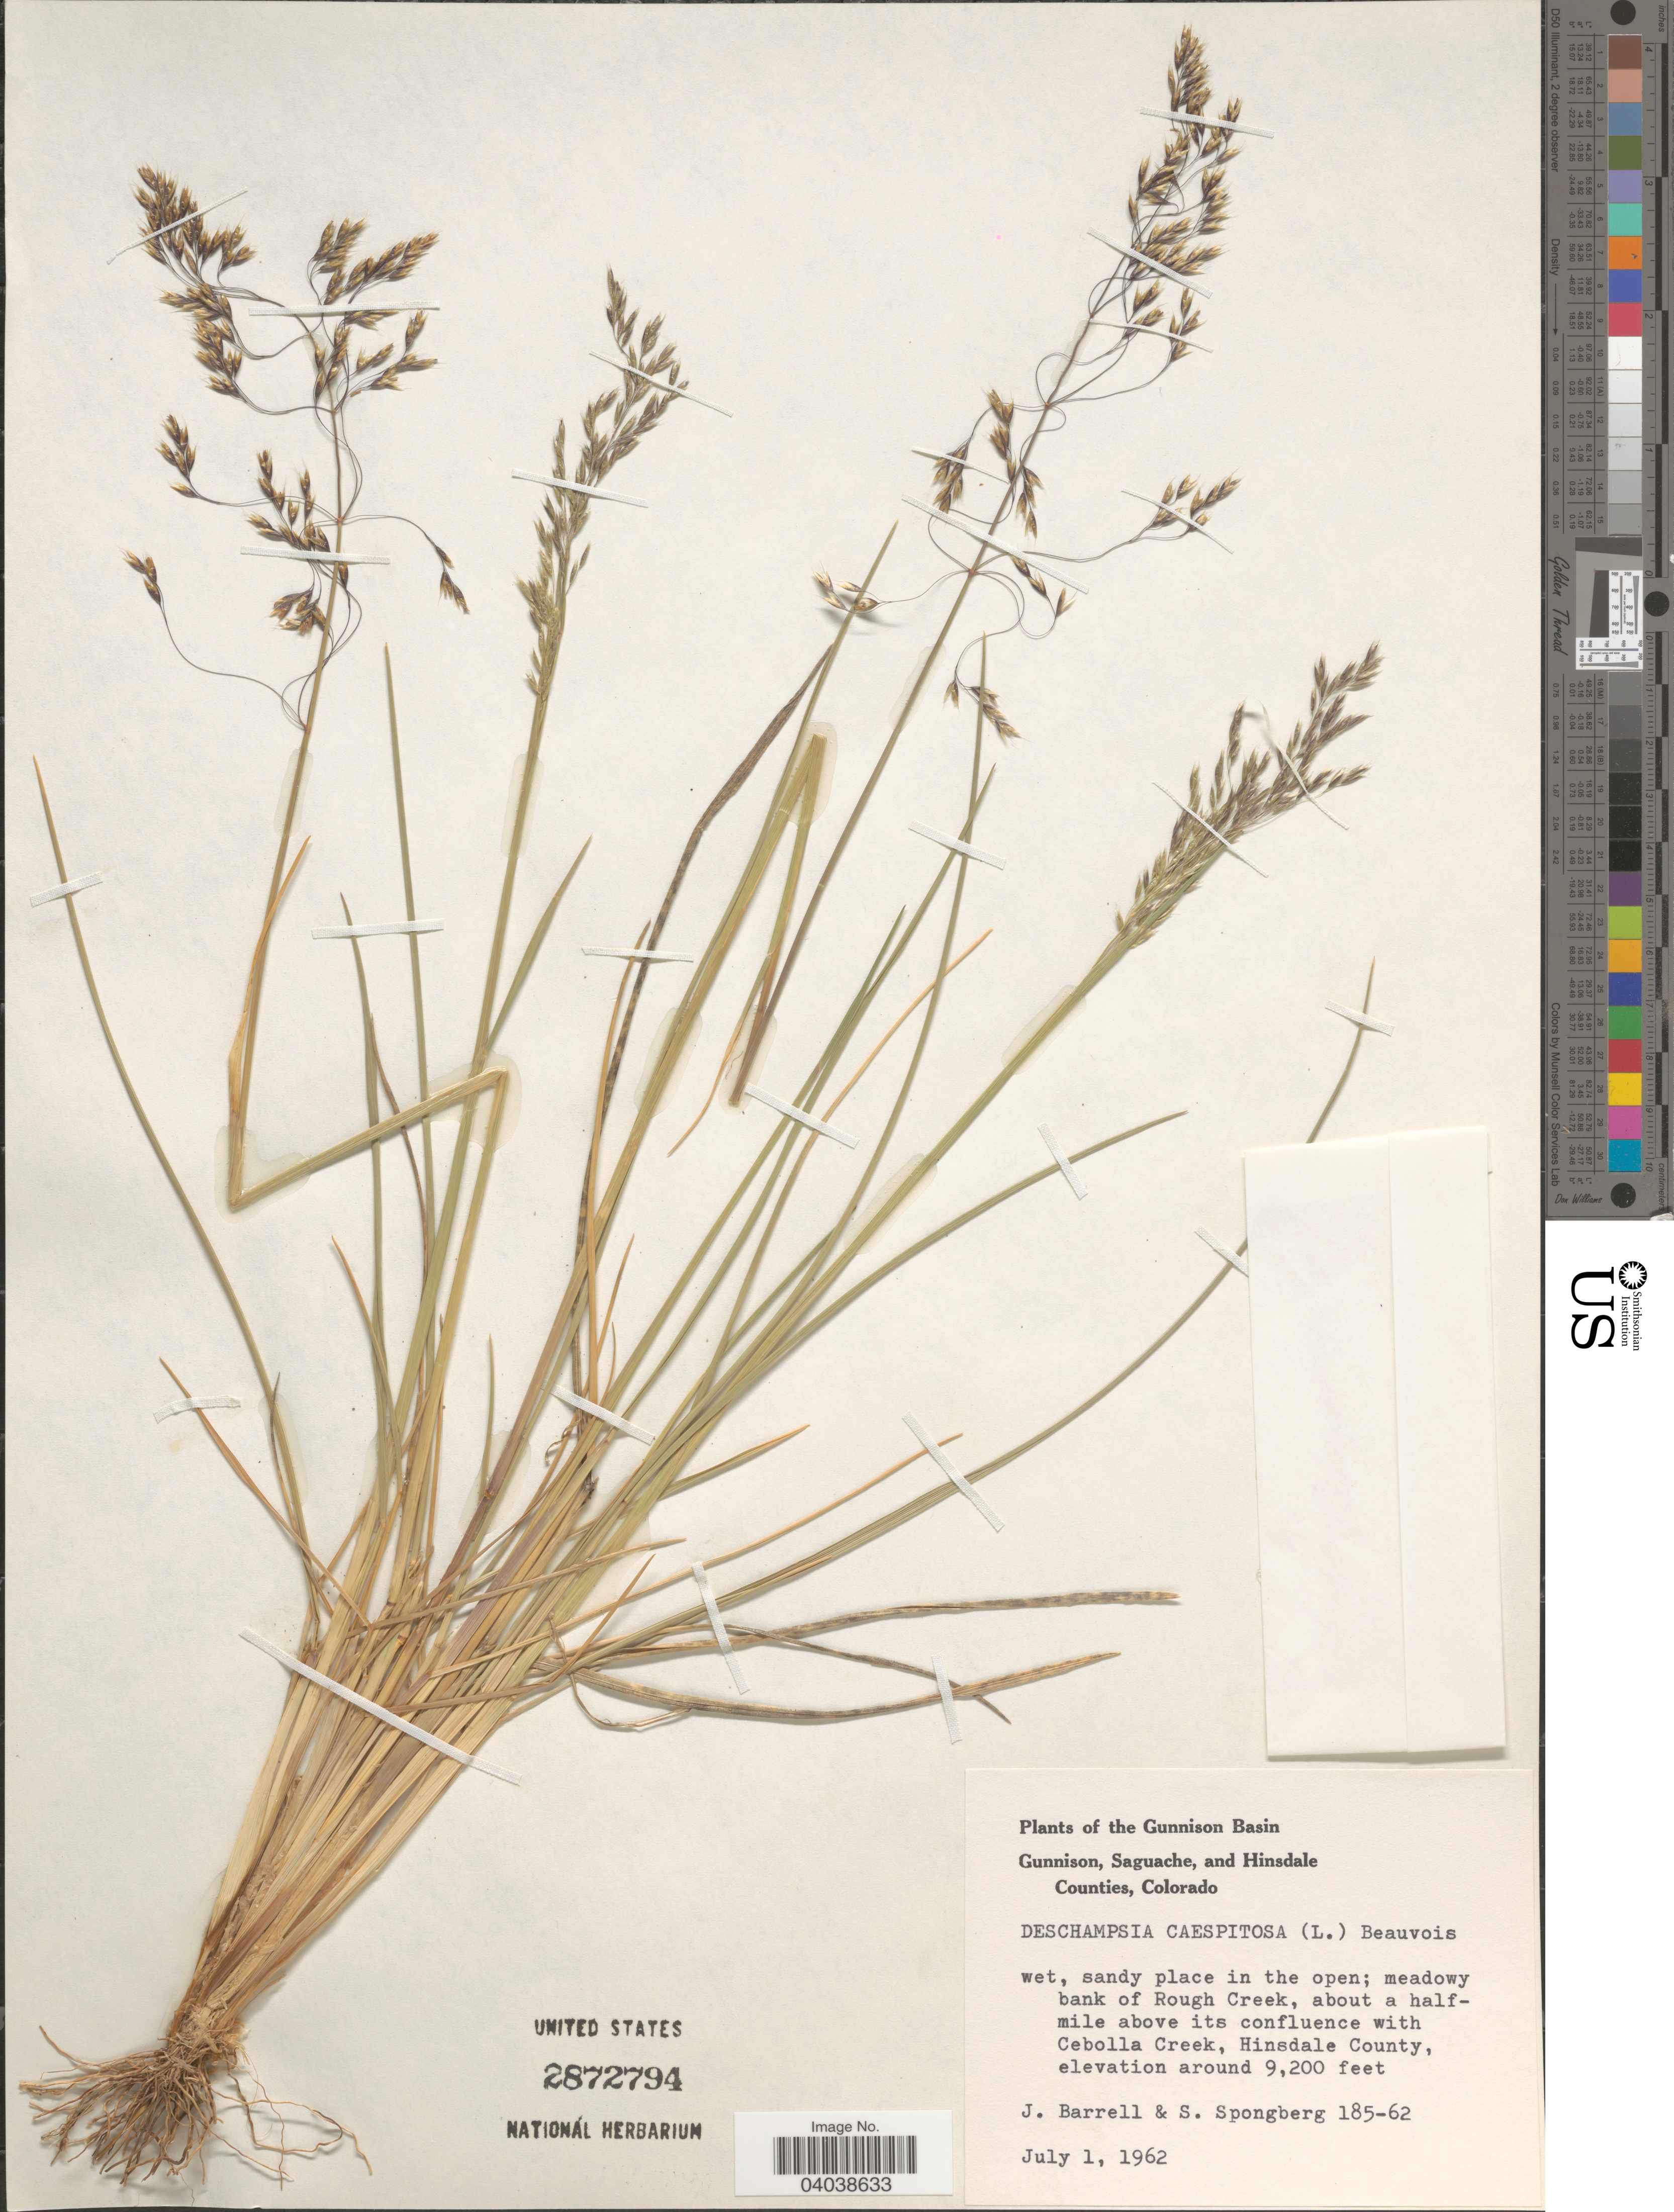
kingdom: Plantae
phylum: Tracheophyta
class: Liliopsida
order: Poales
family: Poaceae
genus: Deschampsia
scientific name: Deschampsia cespitosa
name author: (L.) P. Beauv.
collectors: J. Barrell & S. A.Spongberg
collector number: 185-62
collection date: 1962-07-01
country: United States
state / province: Colorado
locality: Gunnison Basin. Meadowy bank of Rough Creek, about a half-mile above its confluence with Cebolla Creek, Hinsdale County.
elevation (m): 2804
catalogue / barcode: US 2872794